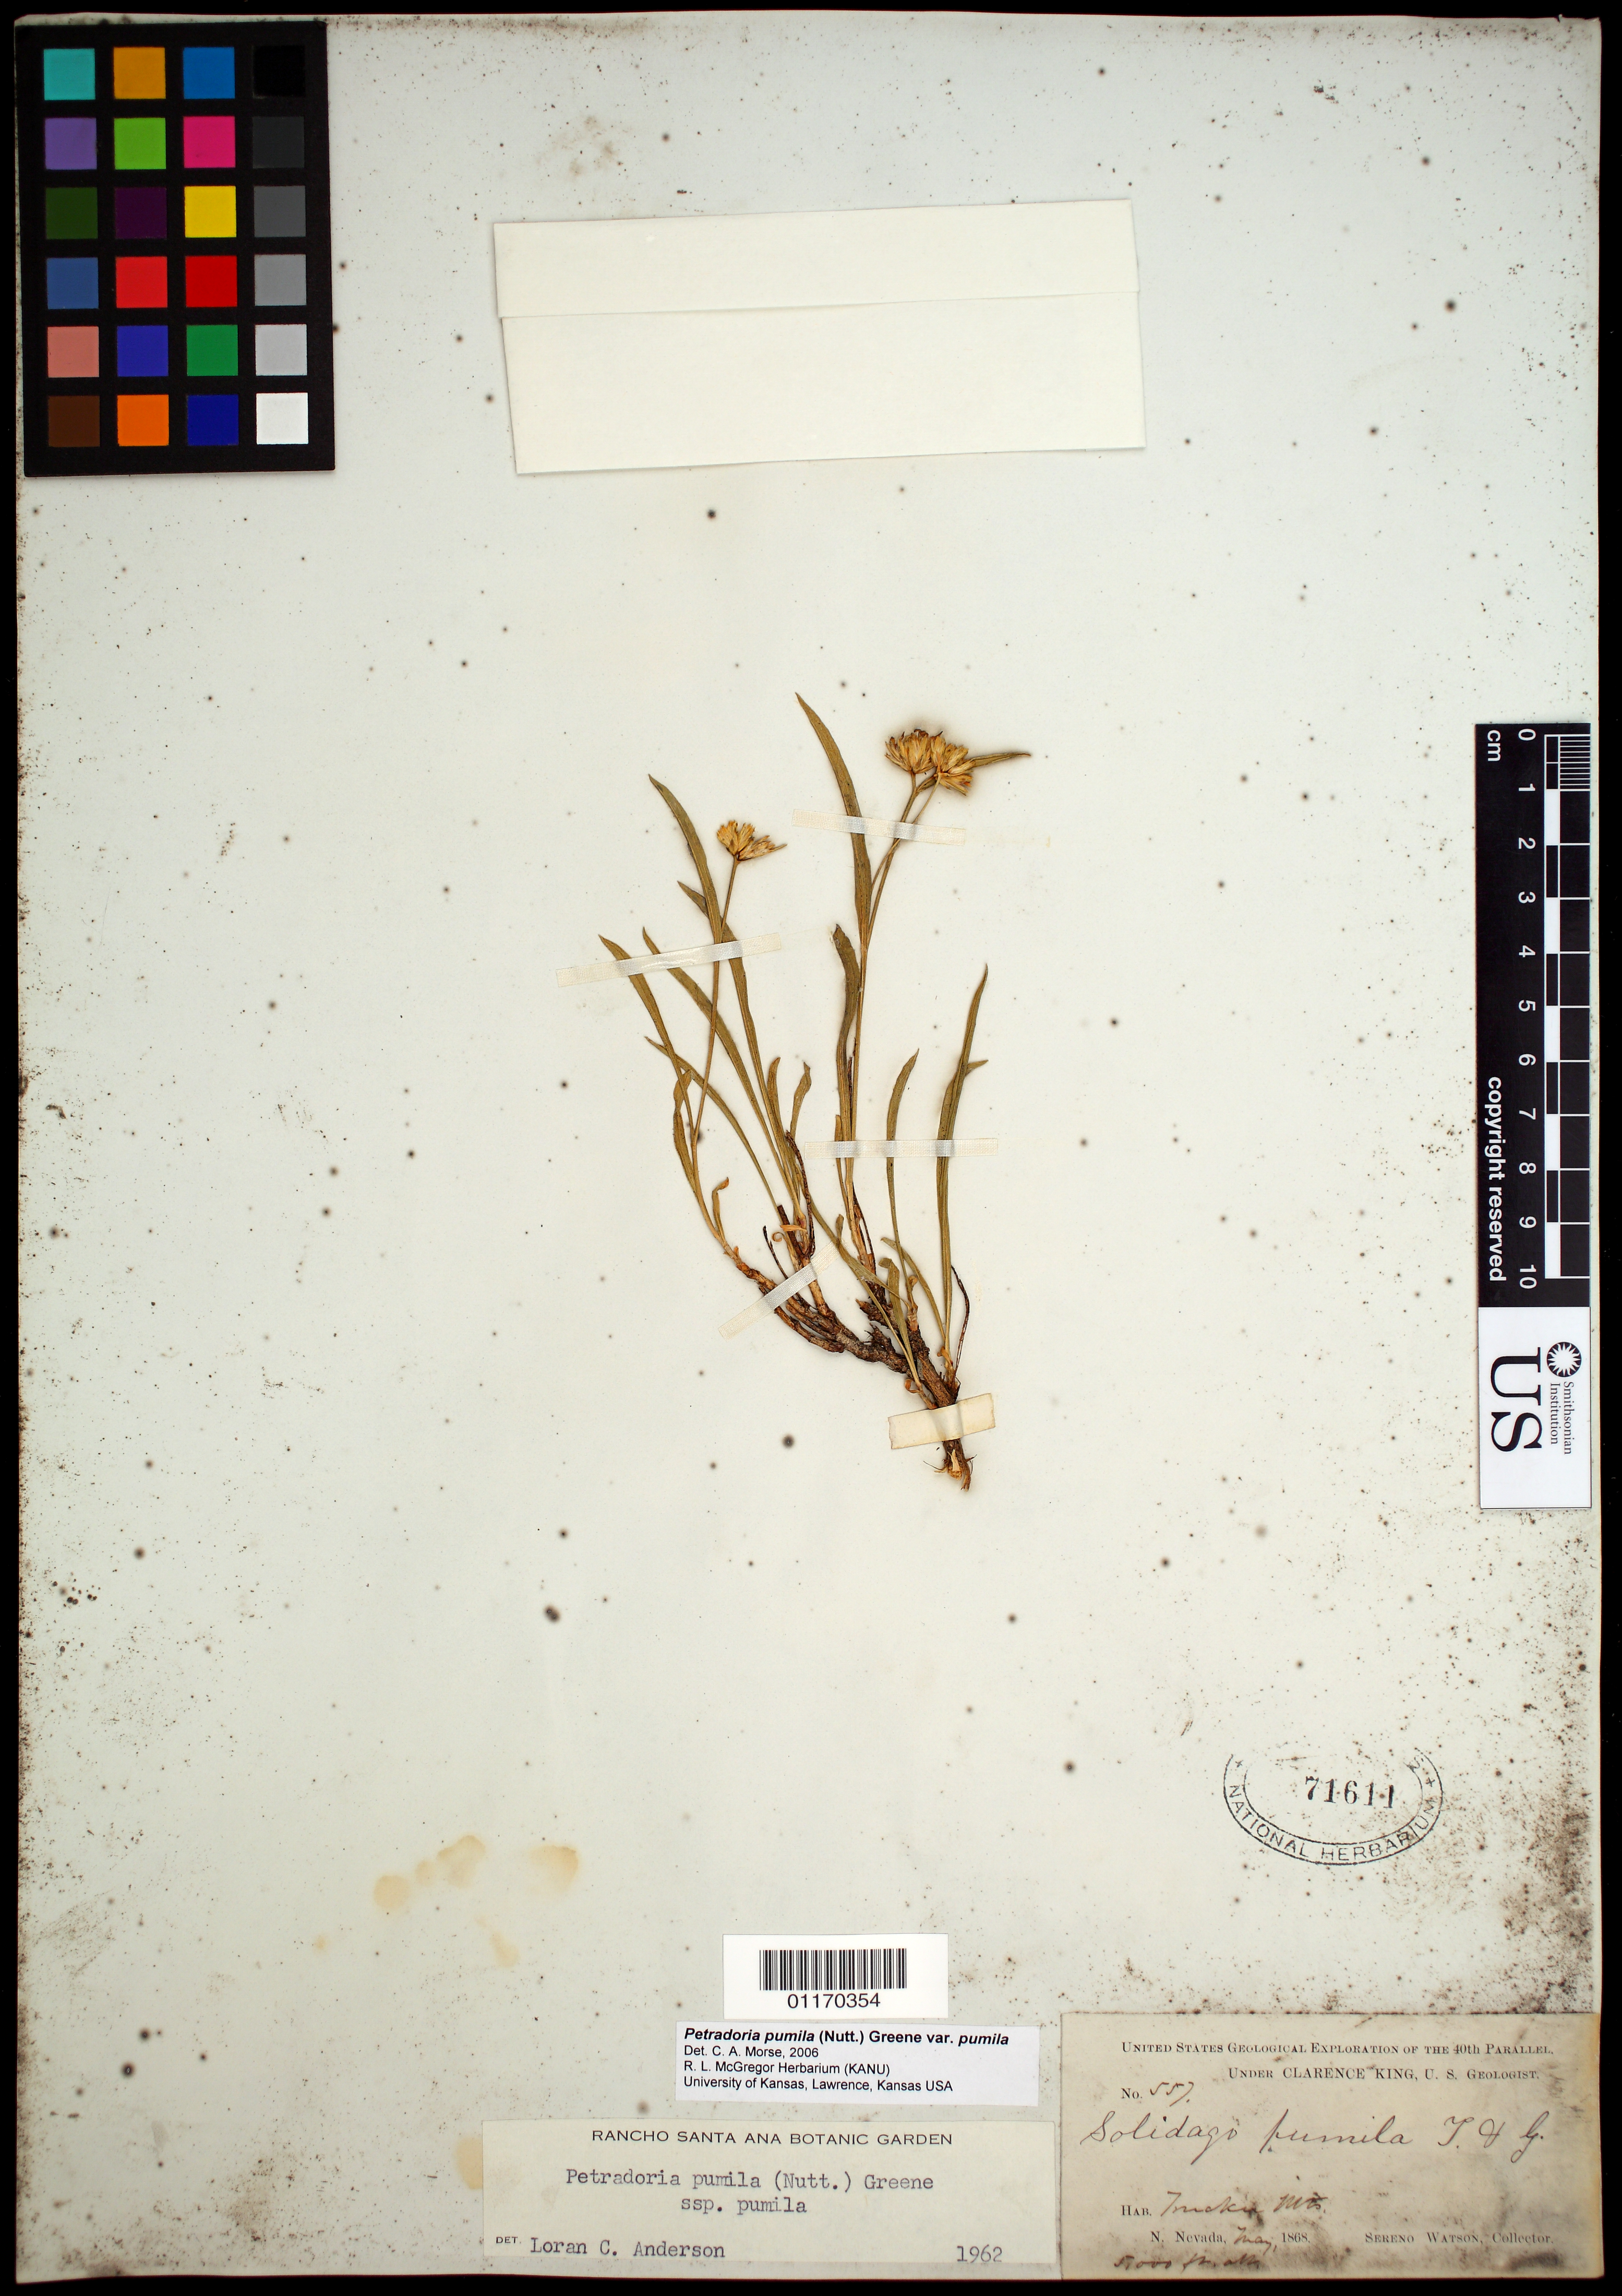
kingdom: Plantae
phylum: Tracheophyta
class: Magnoliopsida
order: Asterales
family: Asteraceae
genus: Petradoria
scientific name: Petradoria pumila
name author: (Nutt.) Greene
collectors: S. Watson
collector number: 557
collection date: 1868-05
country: United States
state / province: Nevada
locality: Truckee Mts.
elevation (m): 1524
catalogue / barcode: US 71611